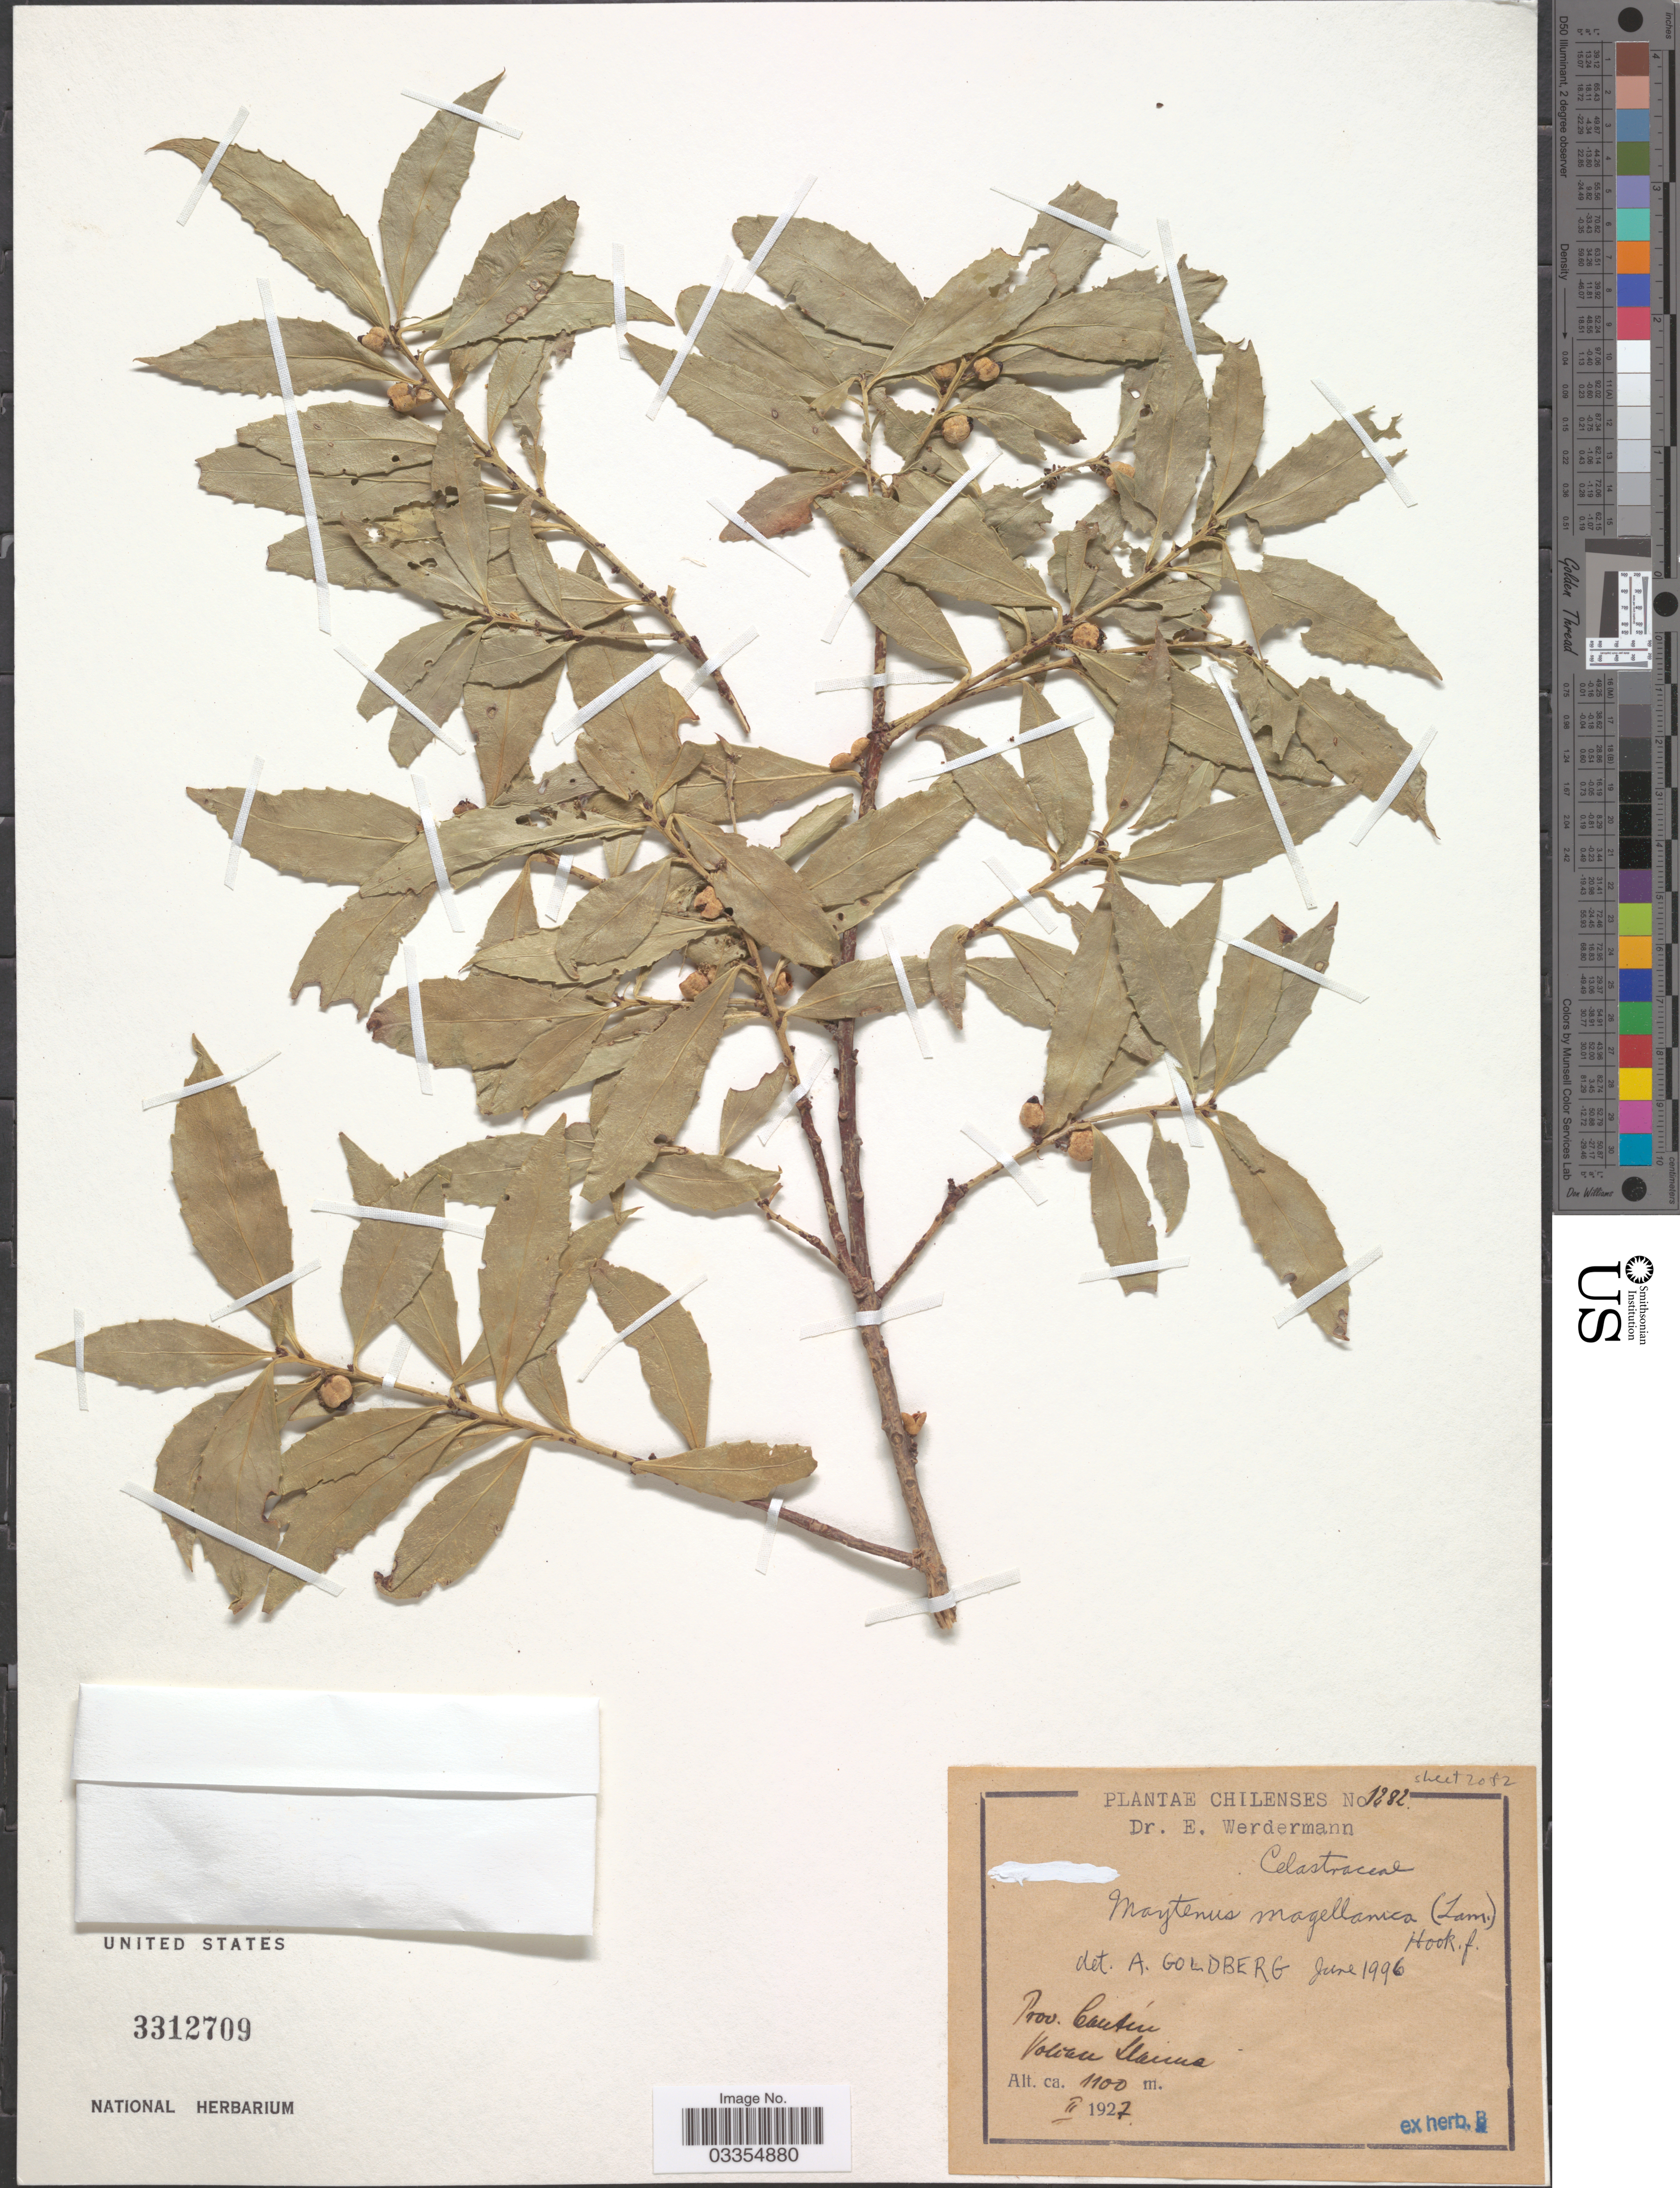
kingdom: Plantae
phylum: Tracheophyta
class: Magnoliopsida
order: Celastrales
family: Celastraceae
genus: Maytenus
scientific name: Maytenus magellanica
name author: (Lam.) Hook. f.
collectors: E. Werdermann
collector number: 1282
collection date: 1927-02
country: Chile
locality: Prov. Cautín. Volcan Llaima.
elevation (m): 1100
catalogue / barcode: US 3312709